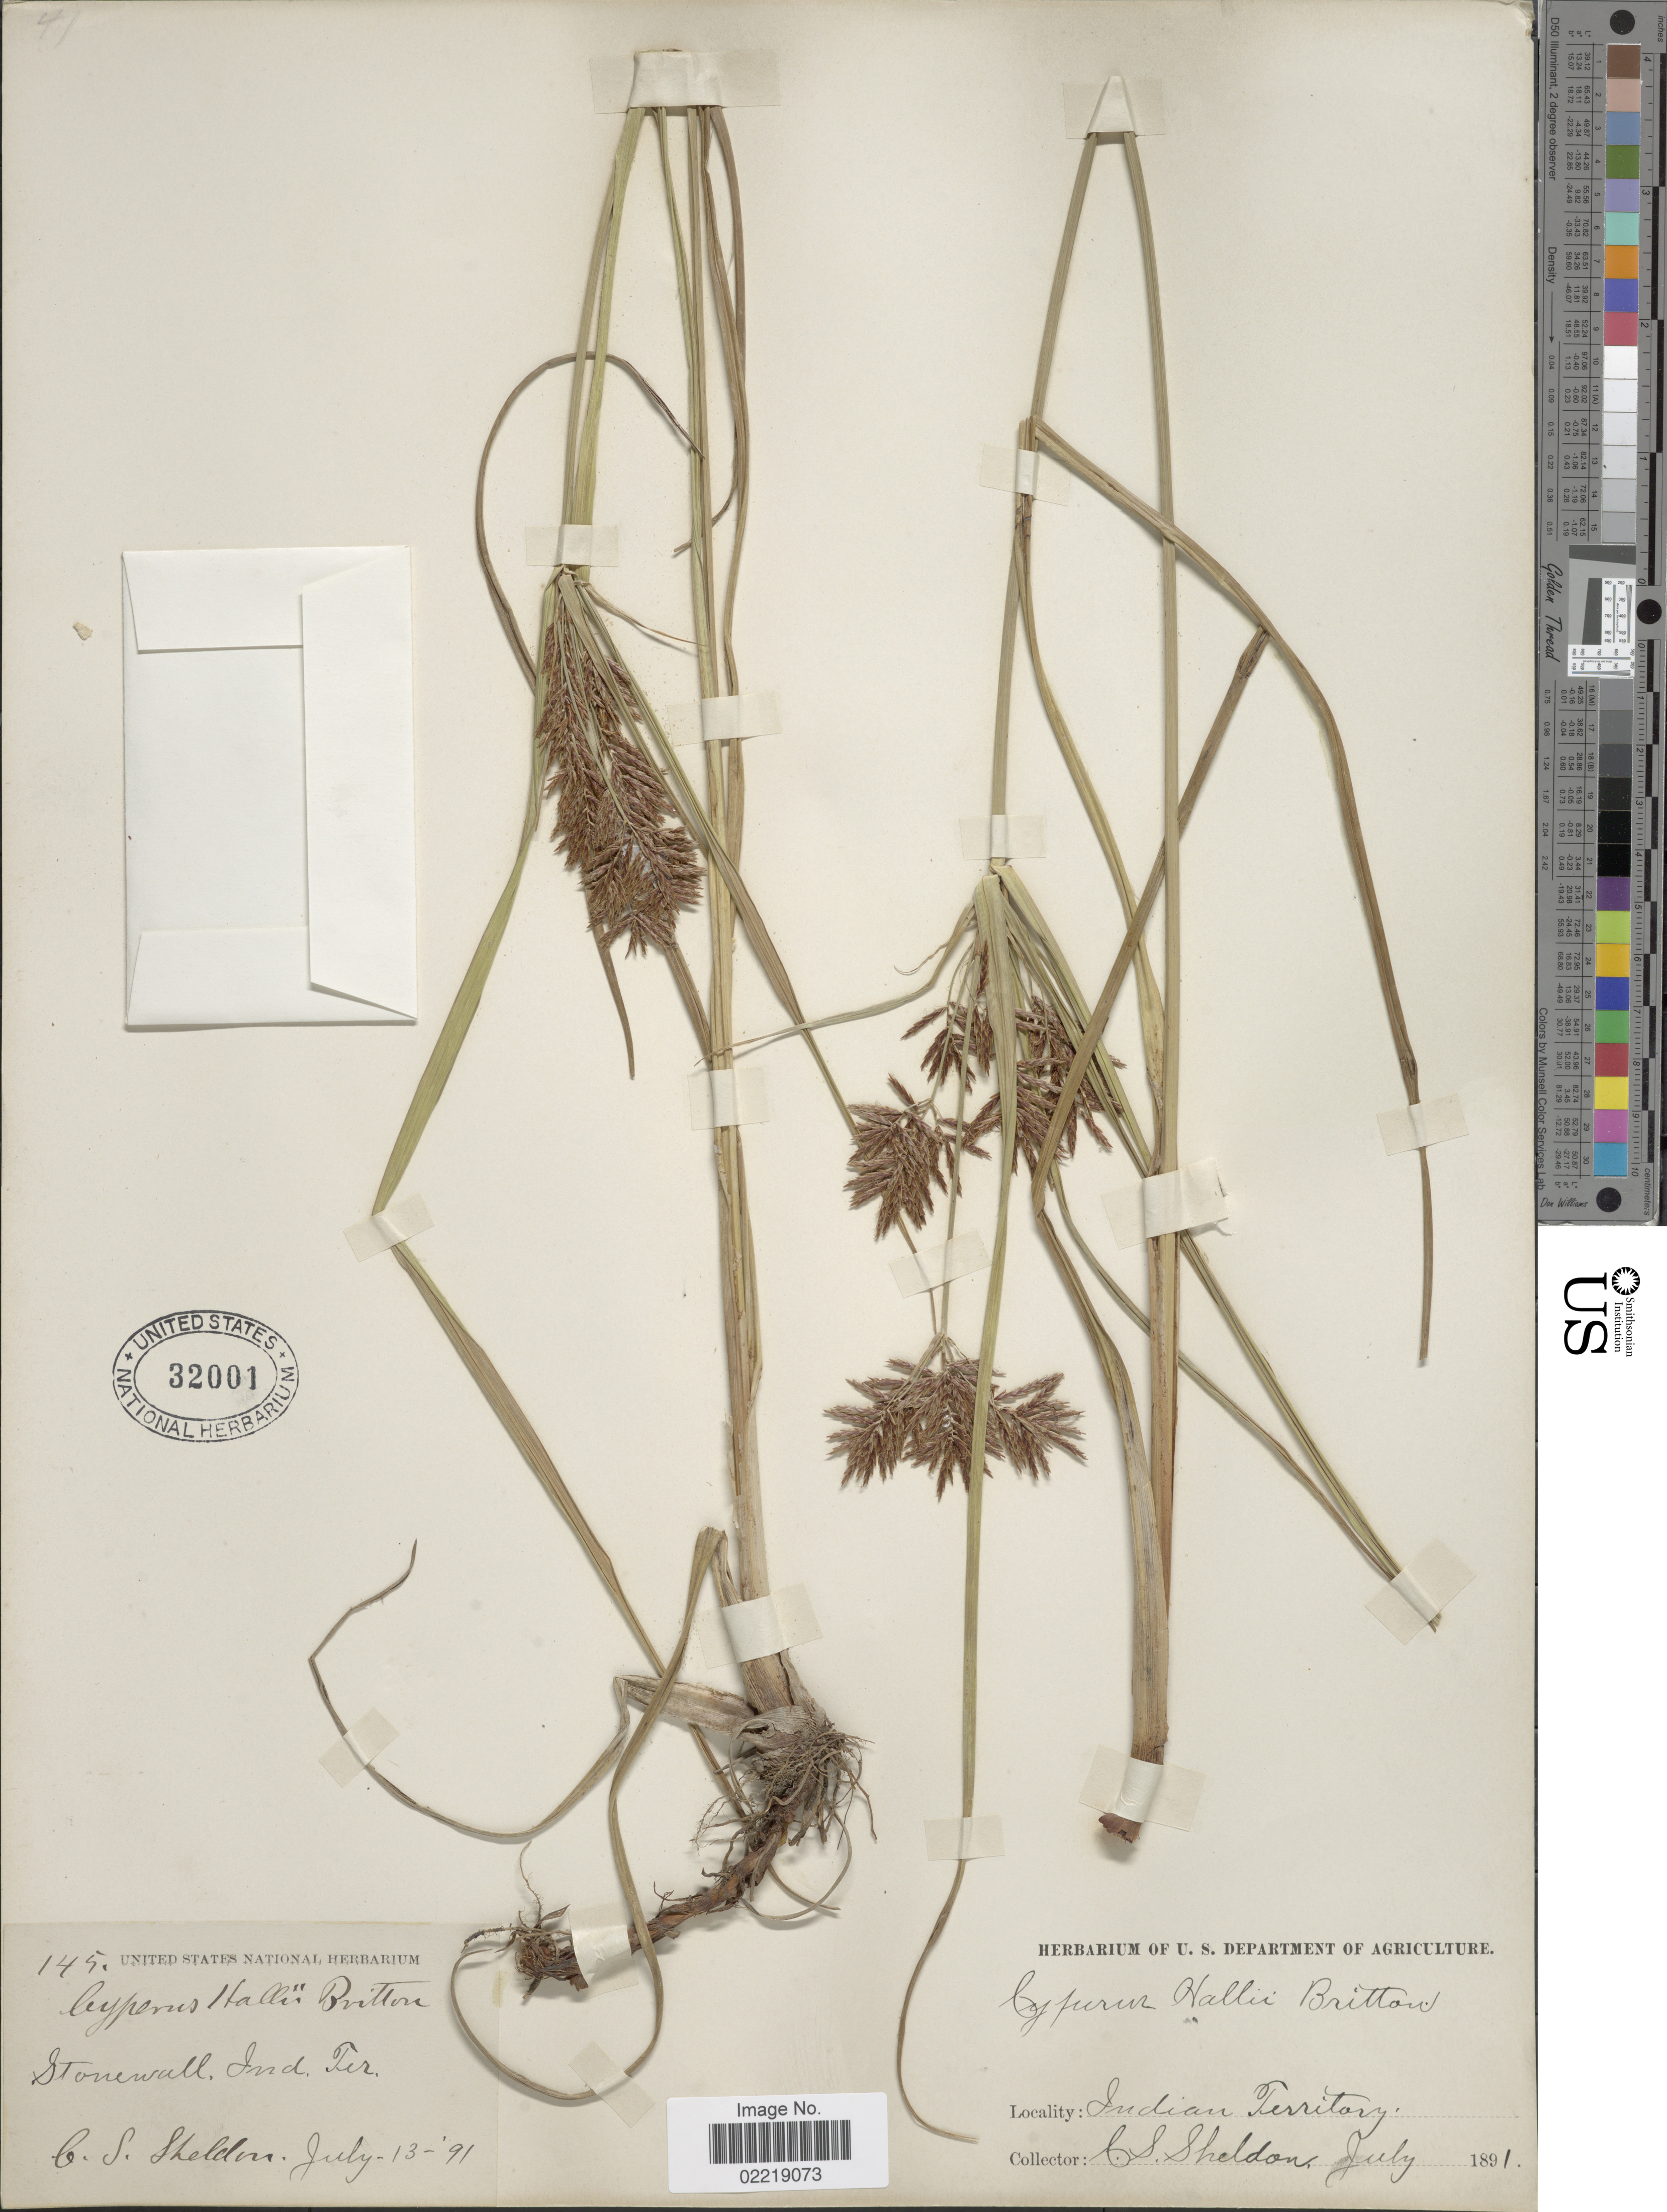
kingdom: Plantae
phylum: Tracheophyta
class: Liliopsida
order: Poales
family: Cyperaceae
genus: Cyperus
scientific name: Cyperus setigerus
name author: Torr. & Hook.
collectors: C. S. Sheldon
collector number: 145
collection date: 1891-07-13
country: United States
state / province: Oklahoma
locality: Indian Territory, Stonewall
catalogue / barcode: US 32001